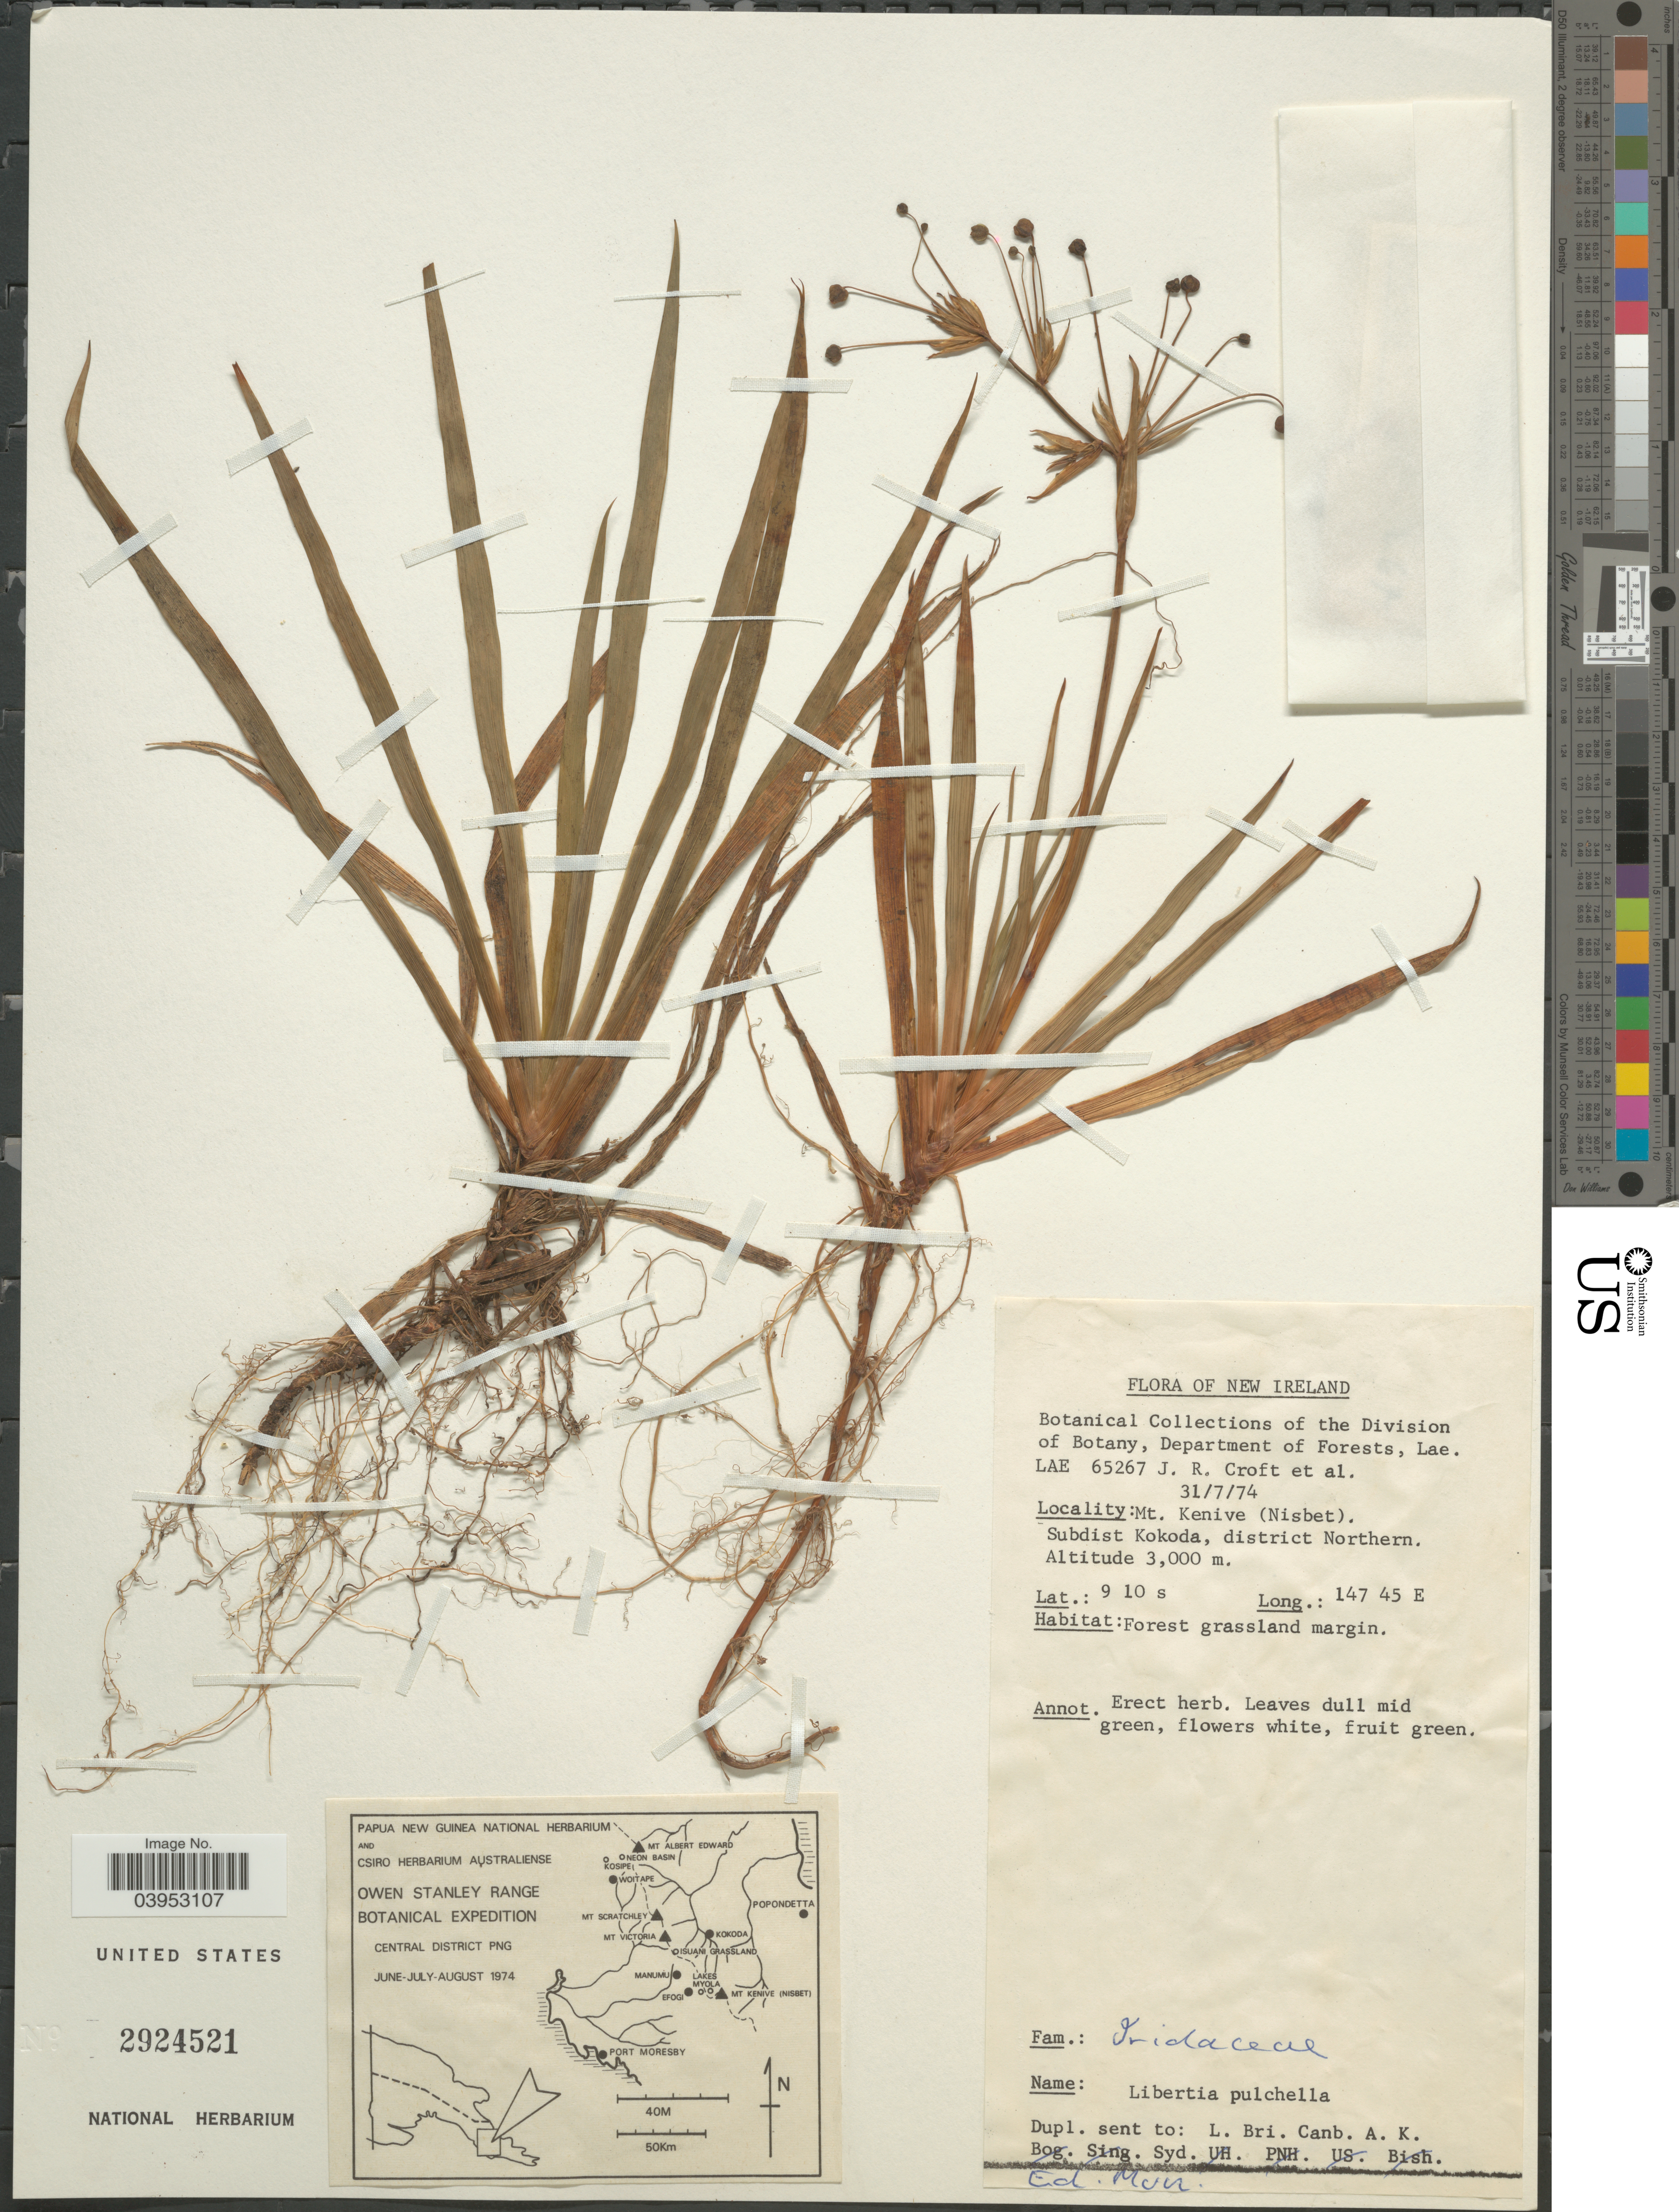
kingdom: Plantae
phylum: Tracheophyta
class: Liliopsida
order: Asparagales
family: Iridaceae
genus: Libertia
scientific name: Libertia pulchella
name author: (R. Br.) Spreng.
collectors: J. R. Croft & et al.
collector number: LAE65267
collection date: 1974-07-31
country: Papua New Guinea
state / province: New Ireland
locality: Mt. Kenive (Nisbet). Subdist Kokoda, district Northern. Forest grassland margin.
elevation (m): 3000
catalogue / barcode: US 2924521